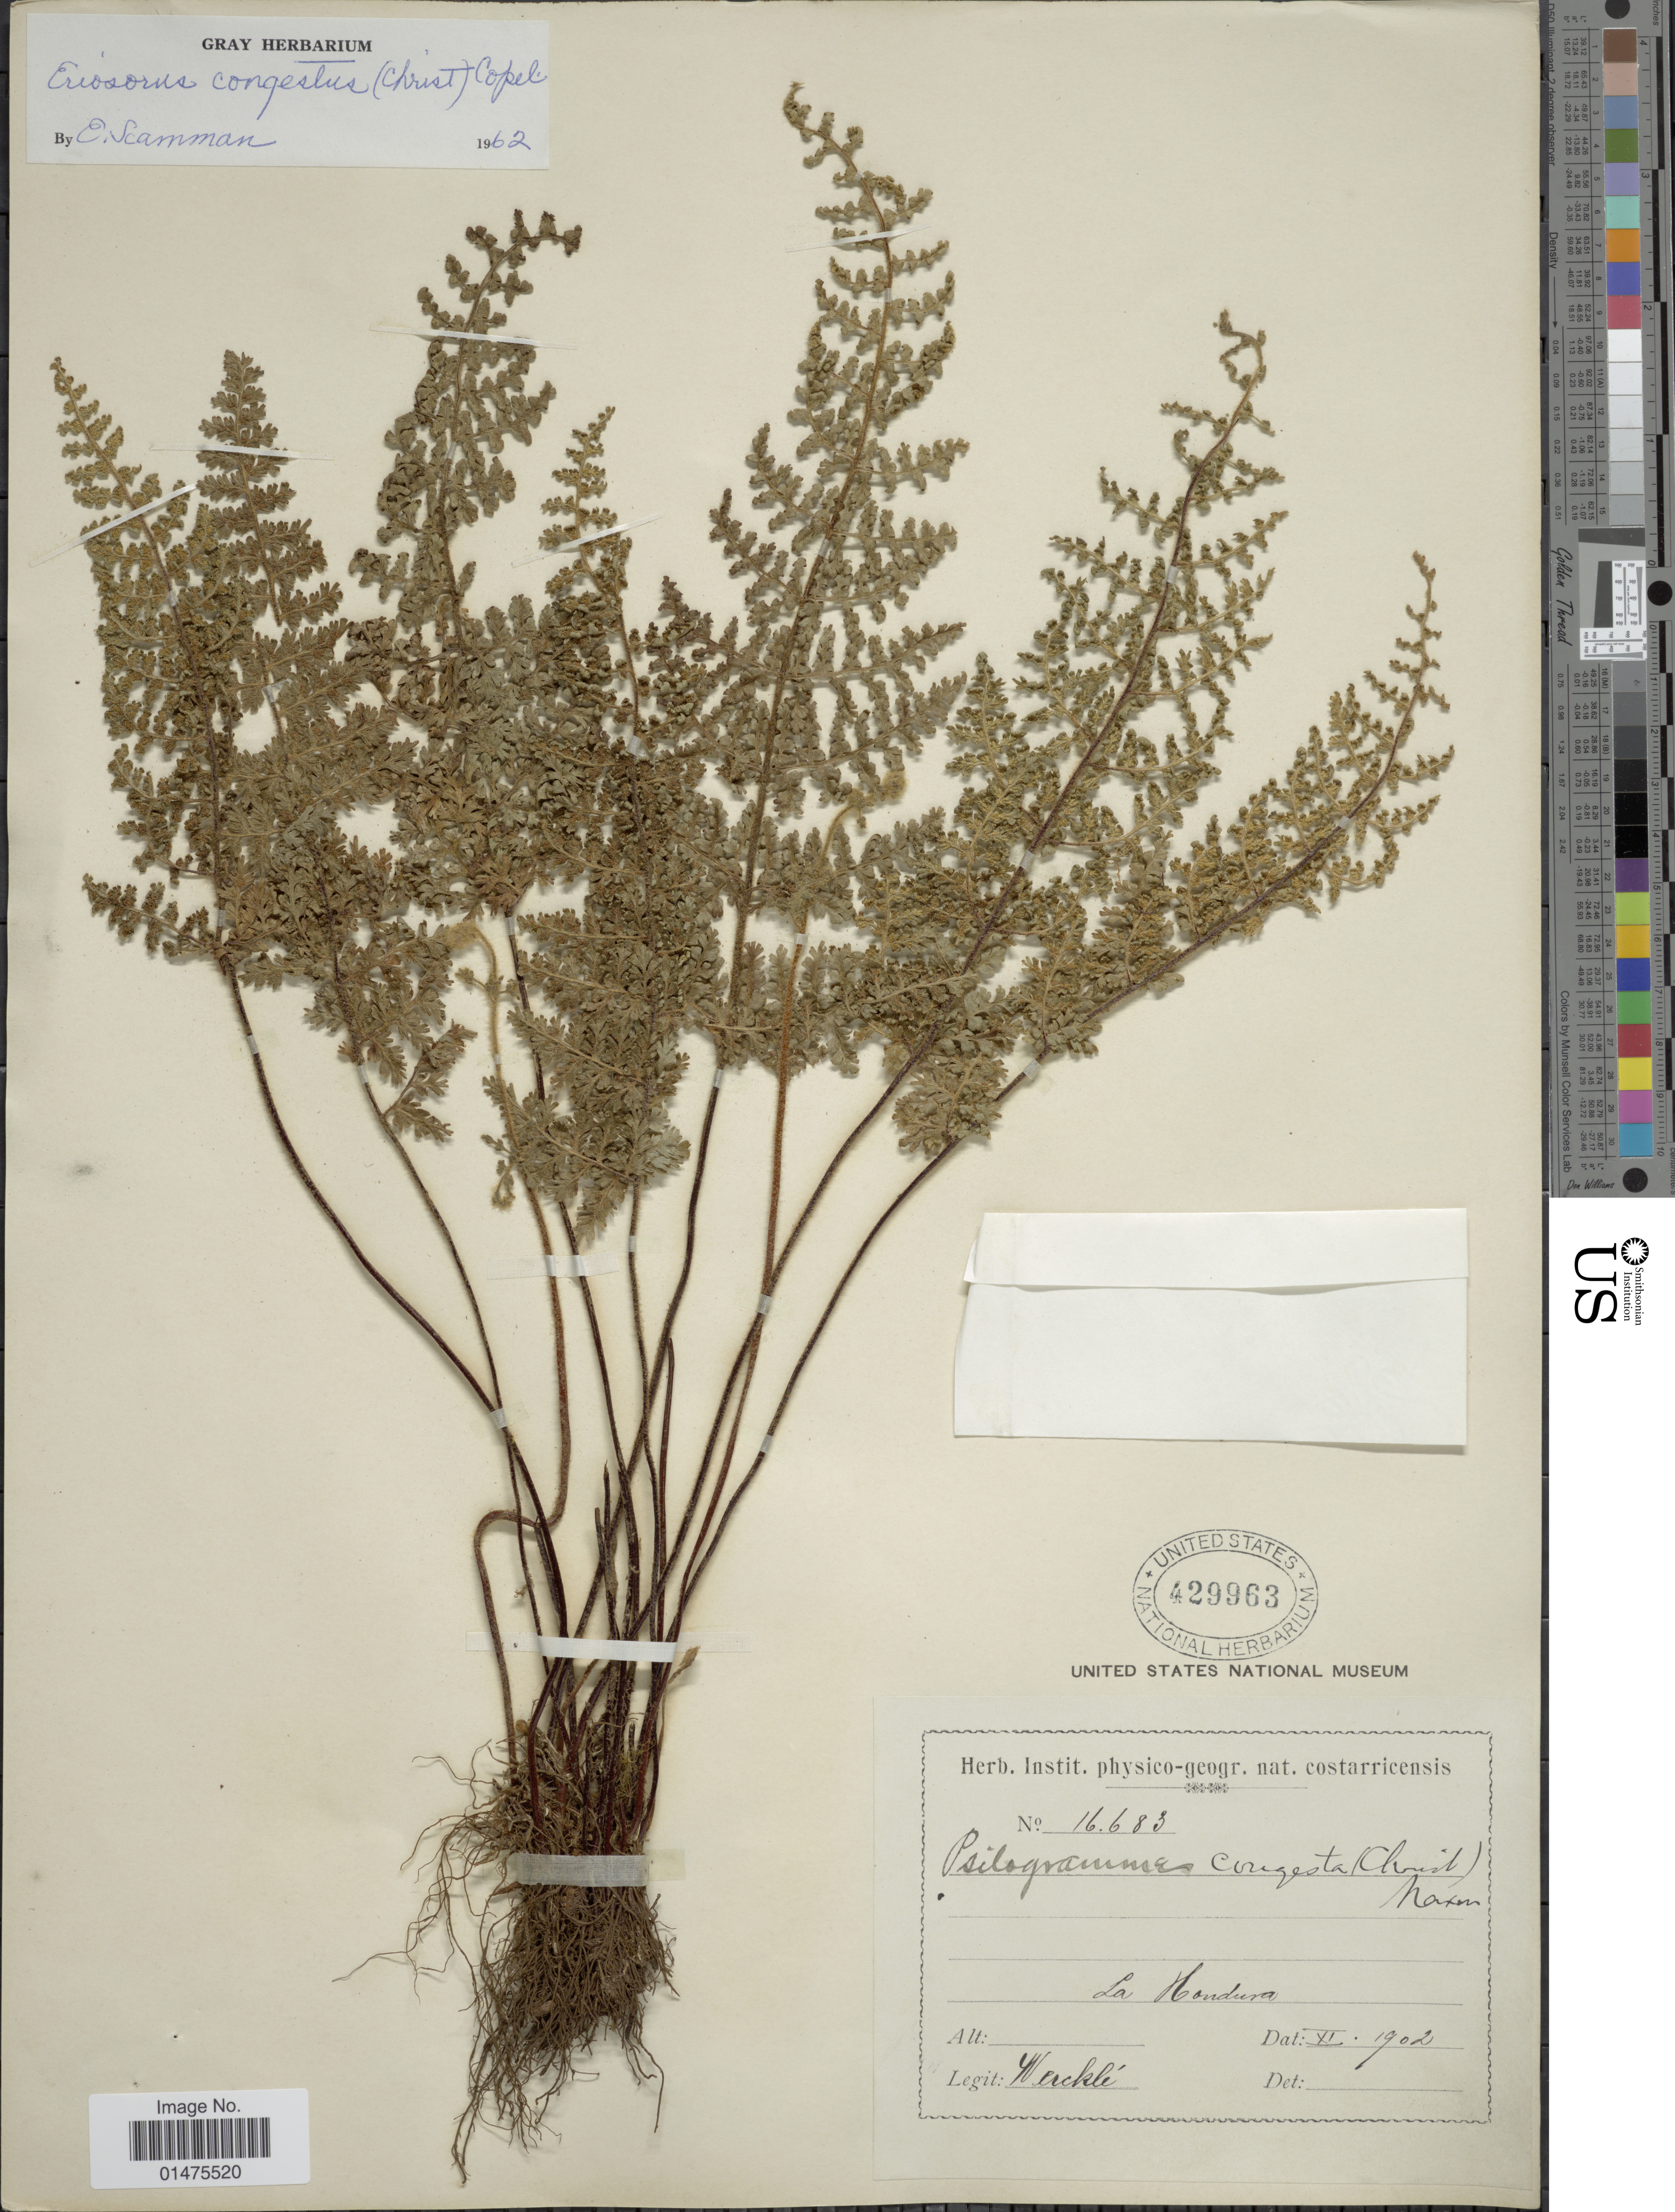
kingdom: Plantae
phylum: Tracheophyta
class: Polypodiopsida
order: Polypodiales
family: Pteridaceae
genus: Jamesonia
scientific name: Jamesonia congesta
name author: (Christ) Christenh.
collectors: Wercklé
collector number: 16683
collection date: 1902-11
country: Costa Rica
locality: La Hondura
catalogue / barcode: US 429963